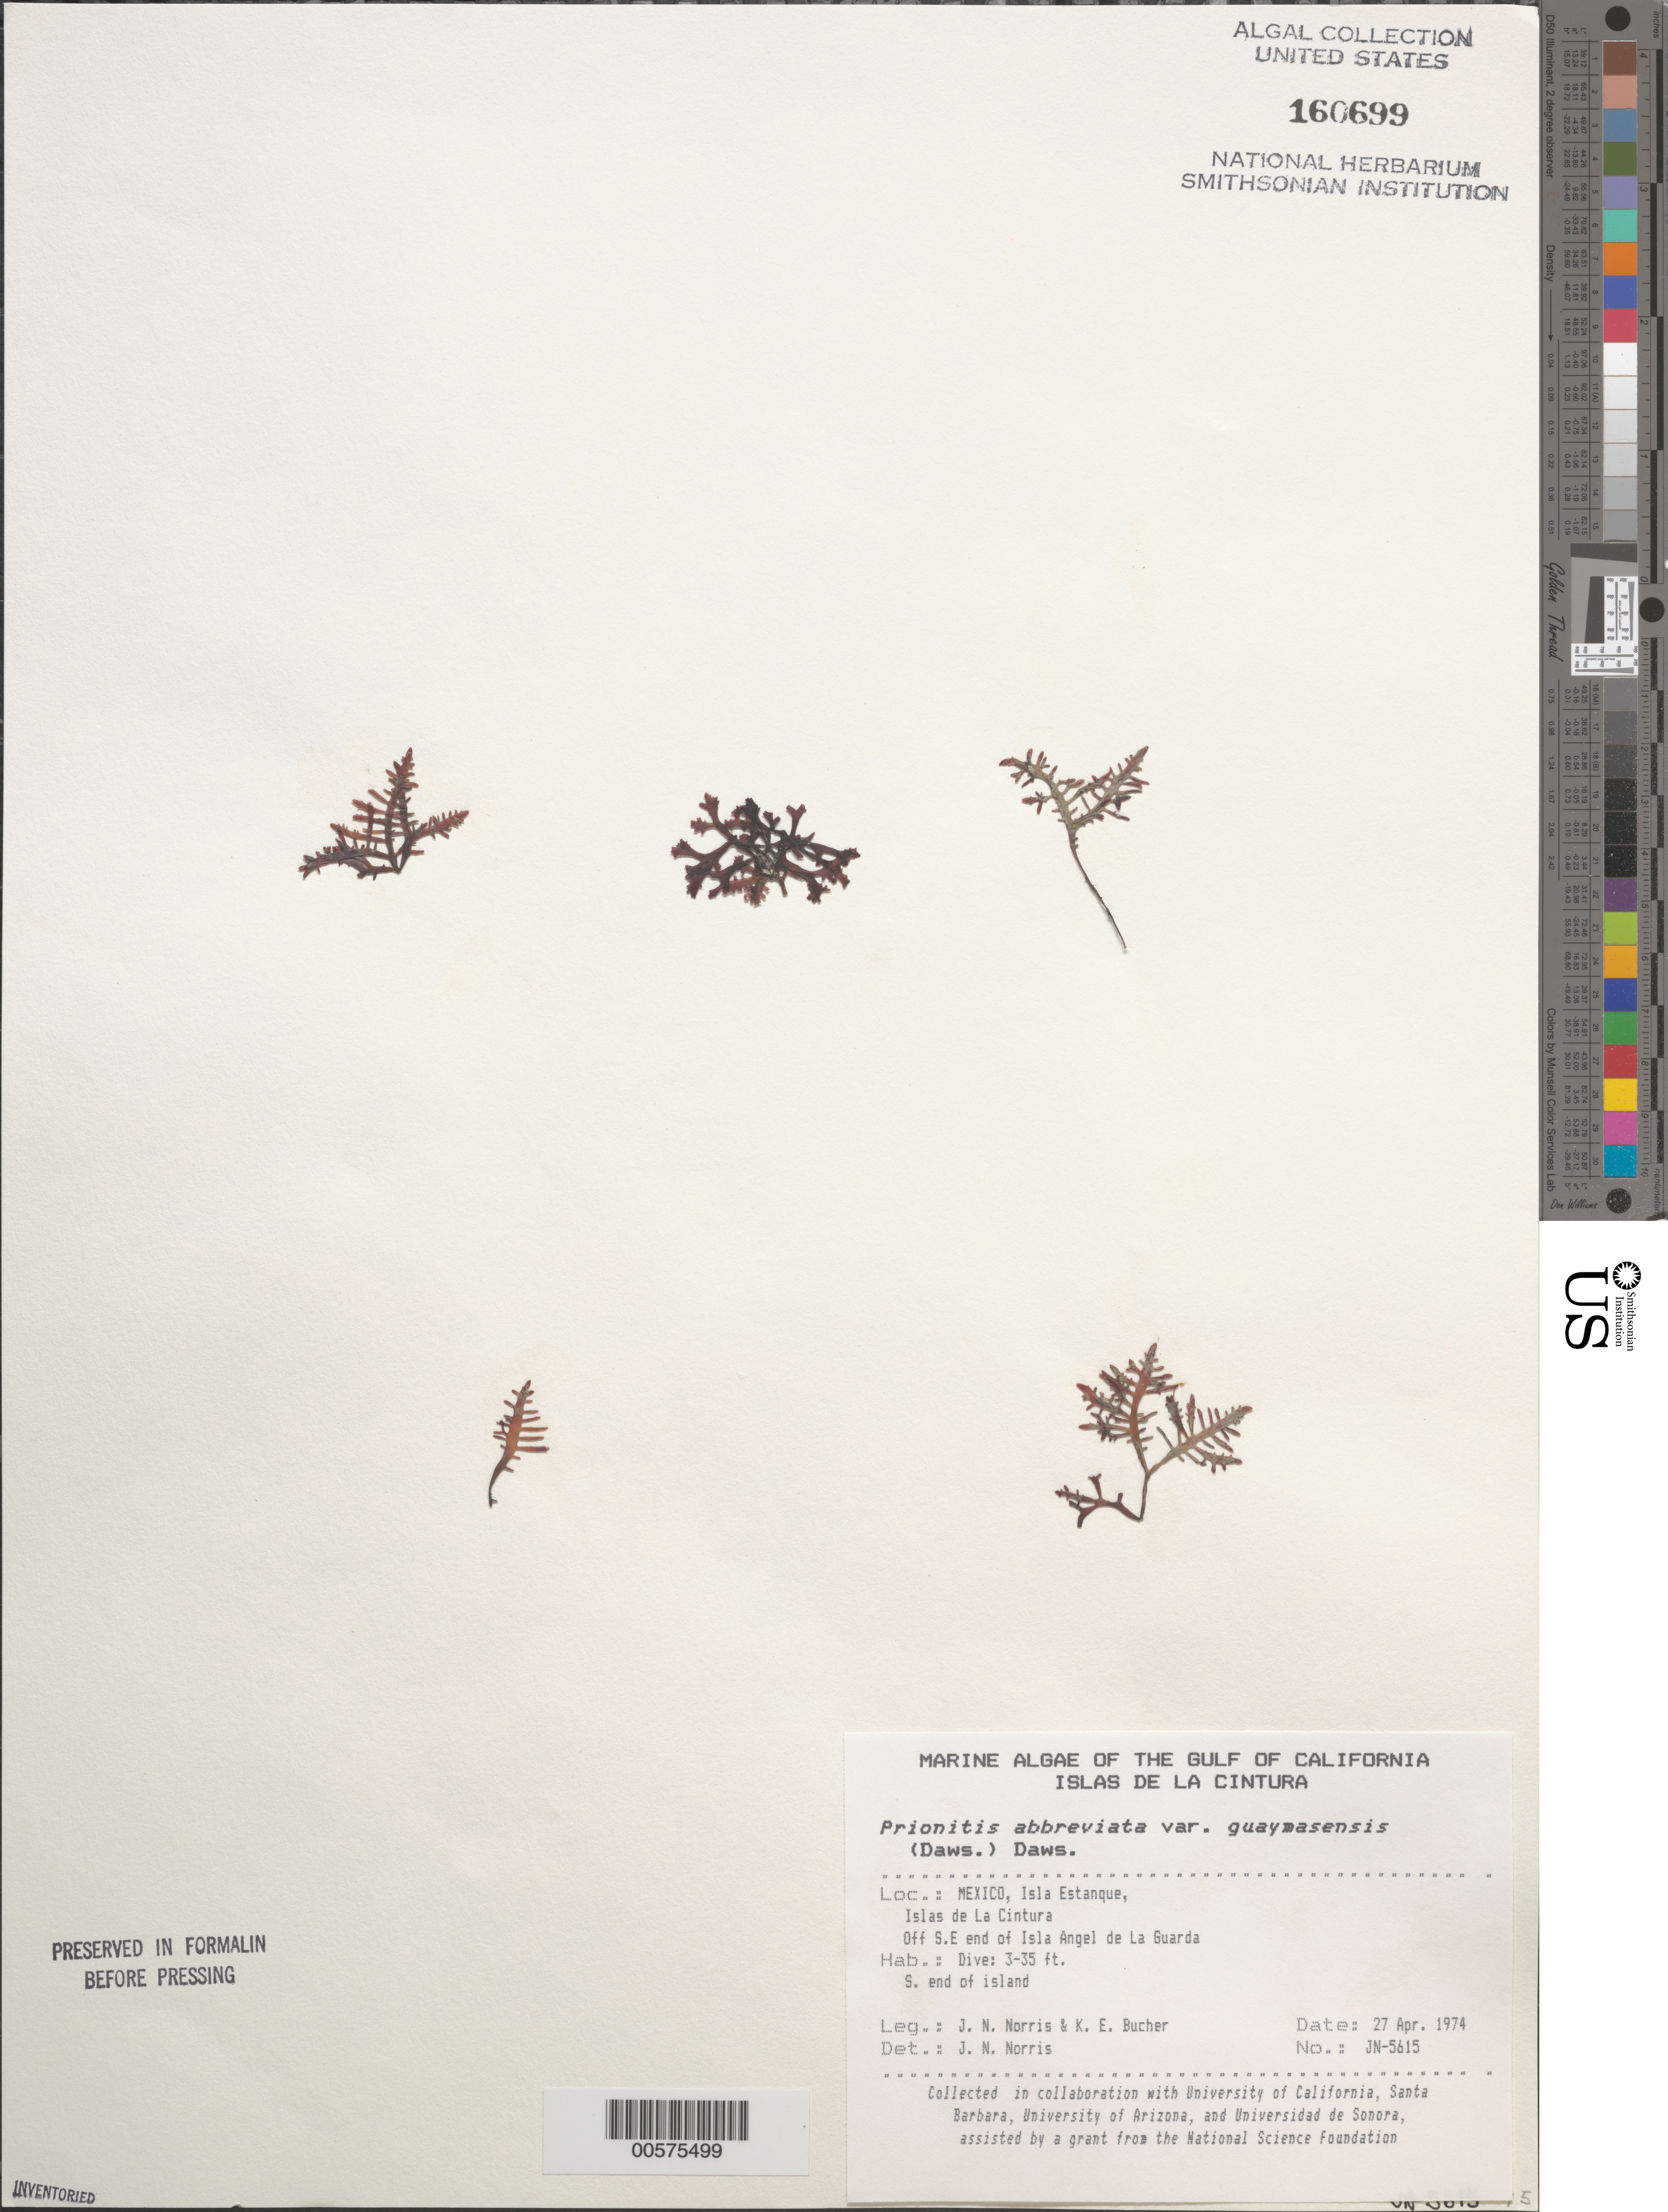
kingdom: Plantae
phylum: Rhodophyta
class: Florideophyceae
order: Cryptonemiales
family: Cryptonemiaceae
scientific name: Prionitis abbreviata var. guaymasensis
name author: (E.Y. Dawson) E.Y. Dawson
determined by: Norris, James N.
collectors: J. N. Norris & K. E. Bucher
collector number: JN-5615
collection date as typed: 27 Apr 1974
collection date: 1974-04-27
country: Mexico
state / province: Baja California Norte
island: Isla Estanque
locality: Off Isla Angel de la Guarda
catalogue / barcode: US 160699